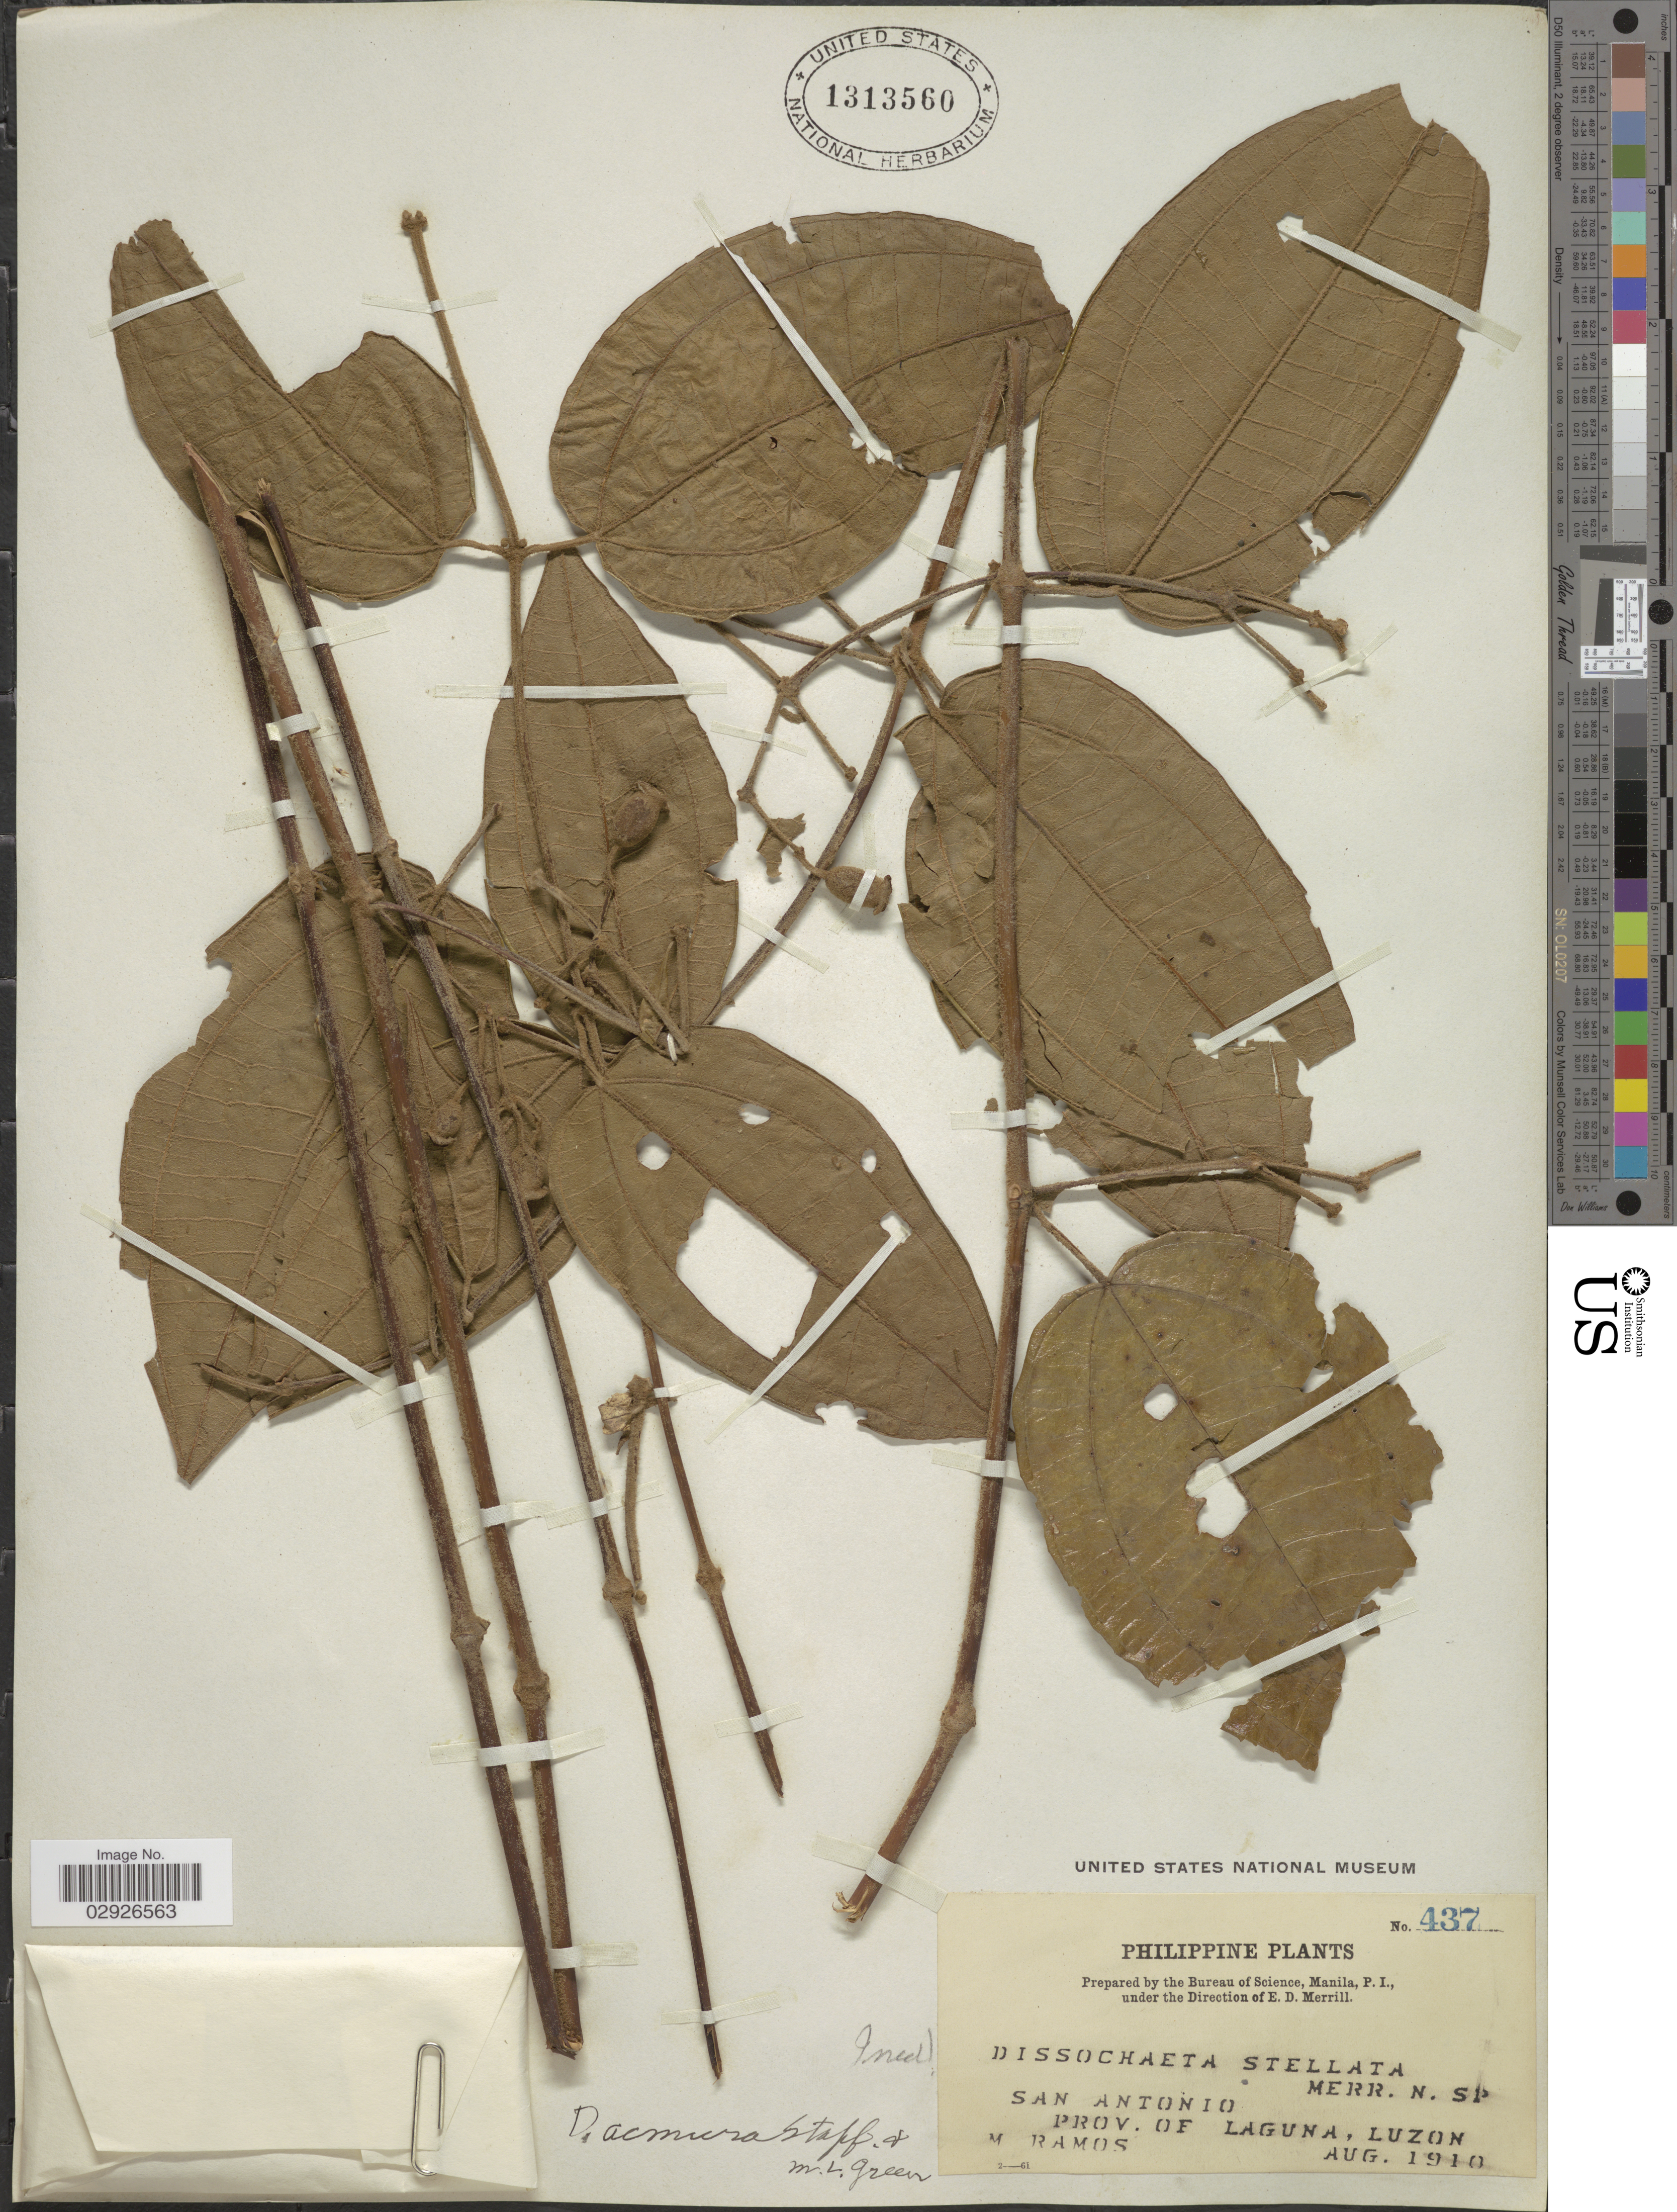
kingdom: Plantae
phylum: Tracheophyta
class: Magnoliopsida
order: Myrtales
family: Melastomataceae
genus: Dissochaeta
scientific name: Dissochaeta acmura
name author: Stapf & M.L. Green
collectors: M. Ramos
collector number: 437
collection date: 1910-08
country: Philippines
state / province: Calabarzon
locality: San Antonio. Prov. of Laguna, Luzon.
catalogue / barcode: US 1313560